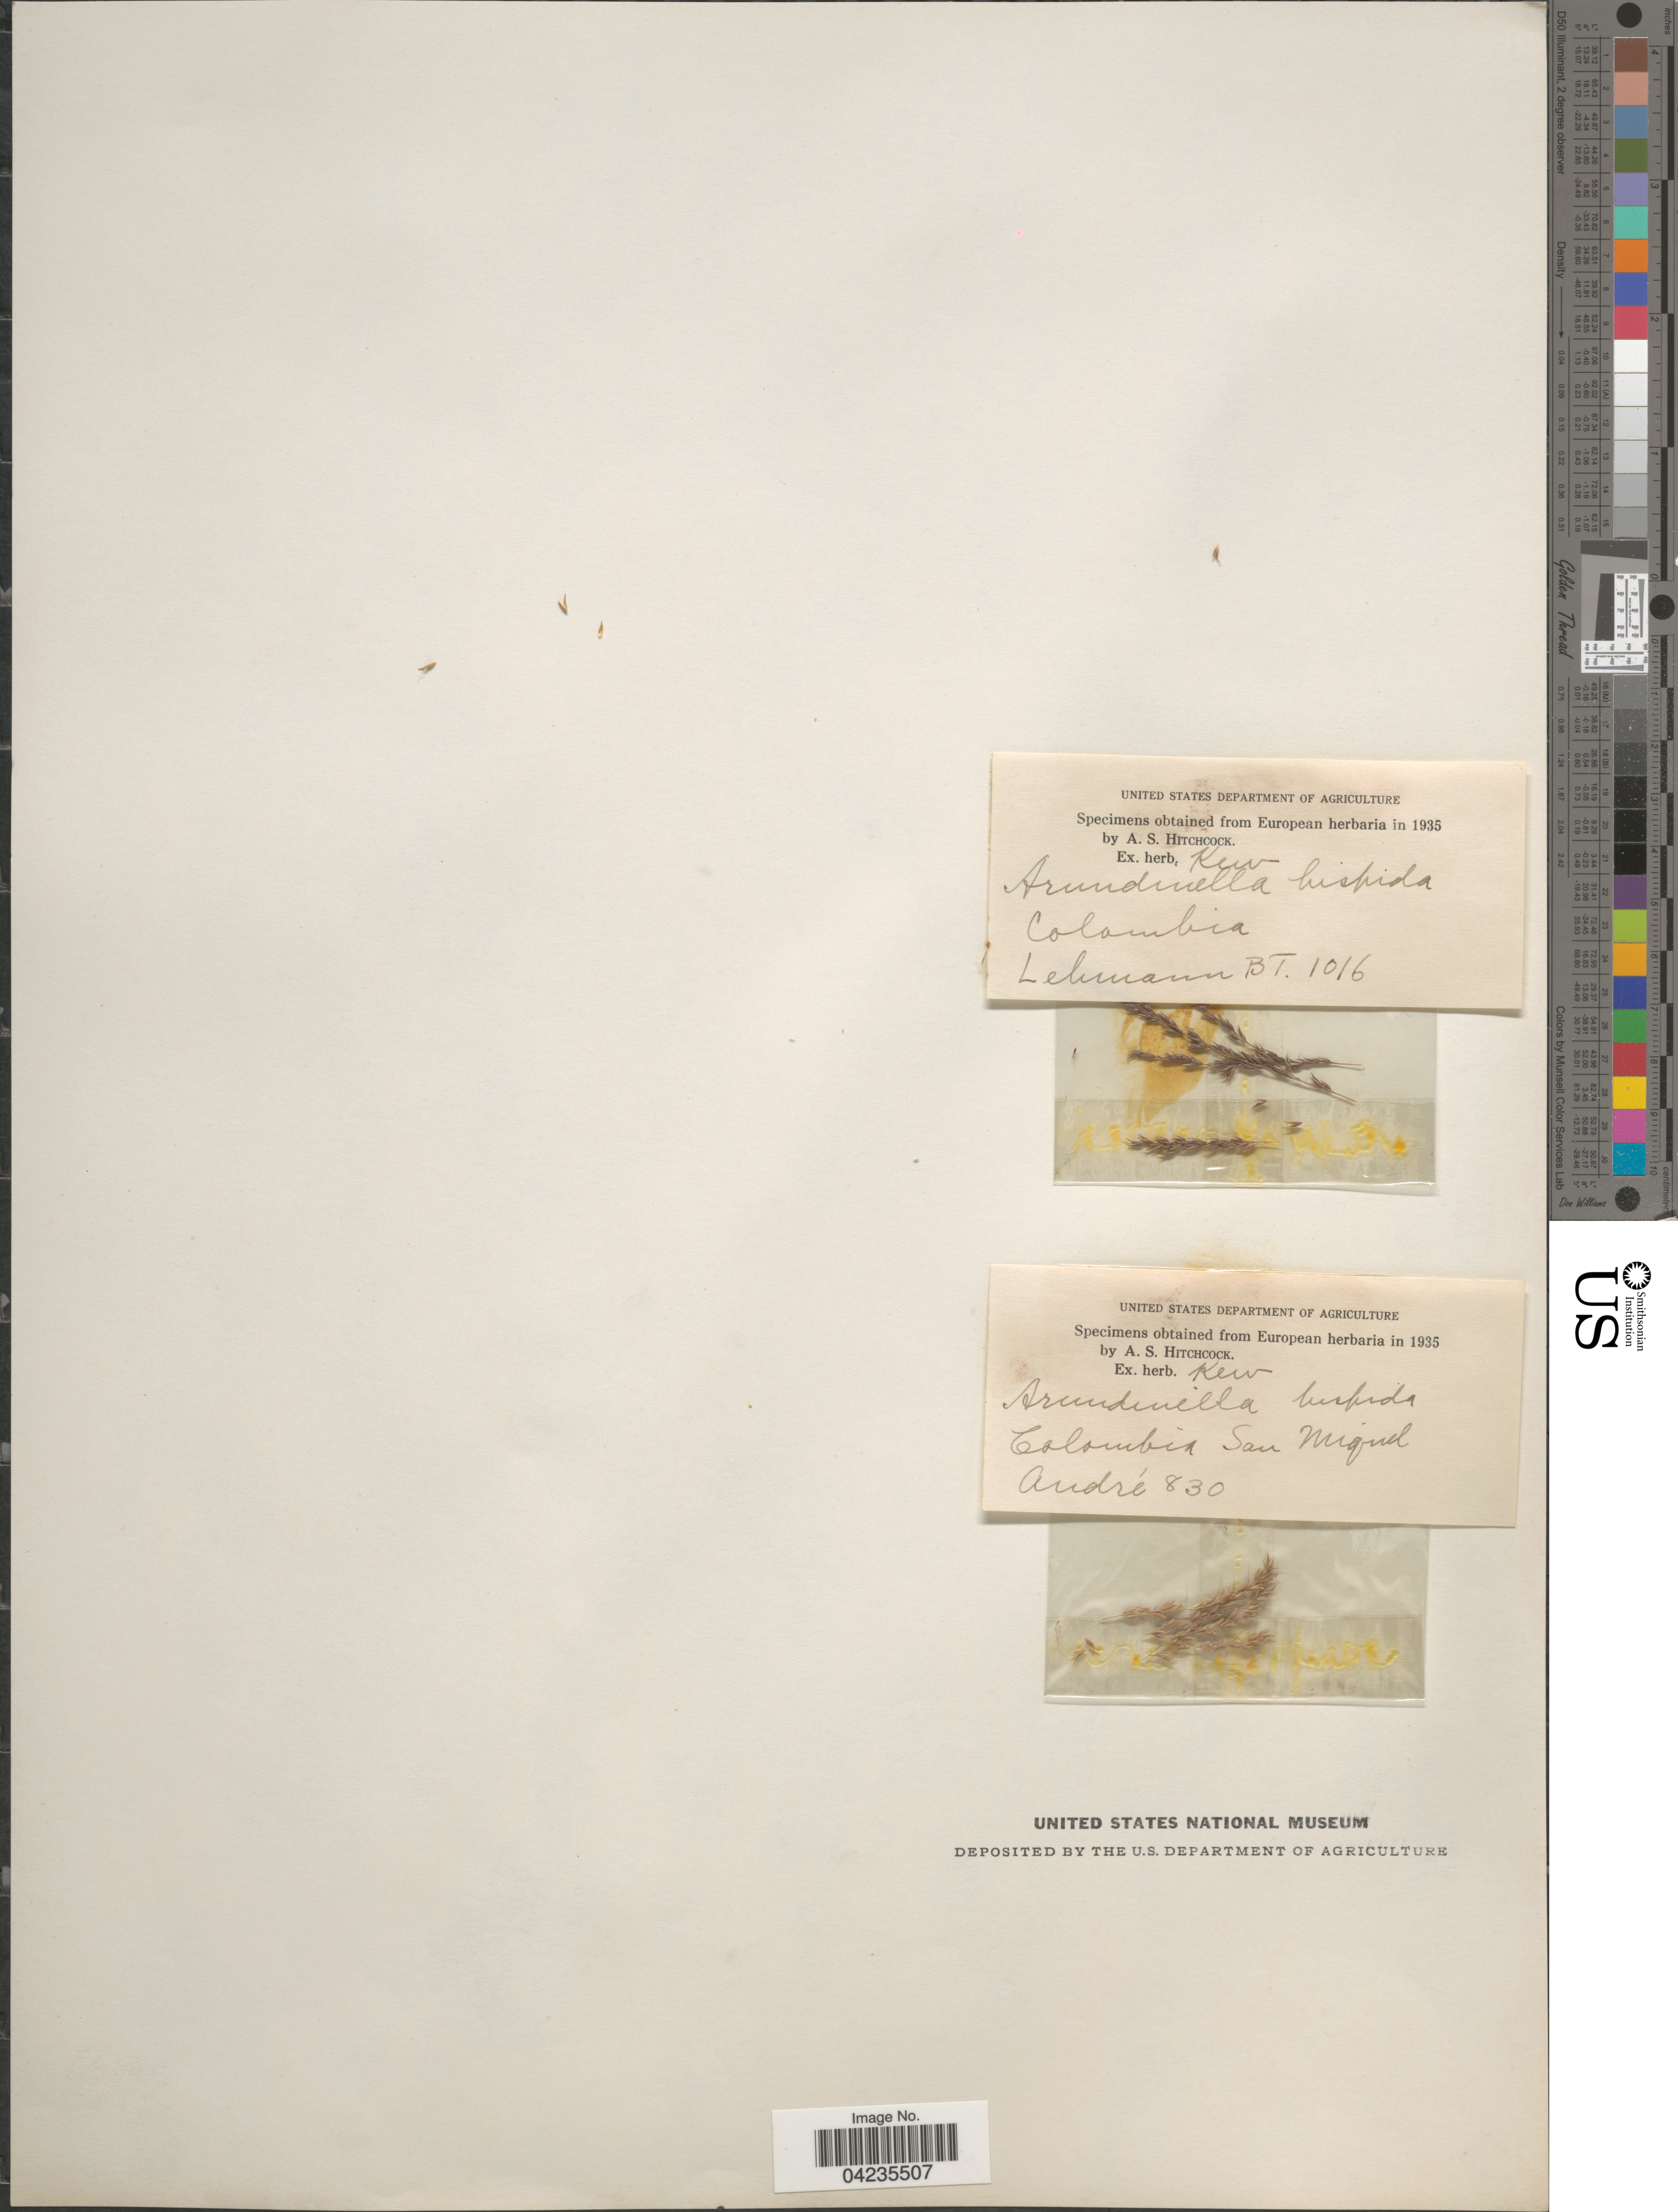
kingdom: Plantae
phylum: Tracheophyta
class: Liliopsida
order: Poales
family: Poaceae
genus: Arundinella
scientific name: Arundinella hispida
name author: (Humb. & Bonpl. ex Willd.) Kuntze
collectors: -. Lehmann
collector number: BT.1016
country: Colombia